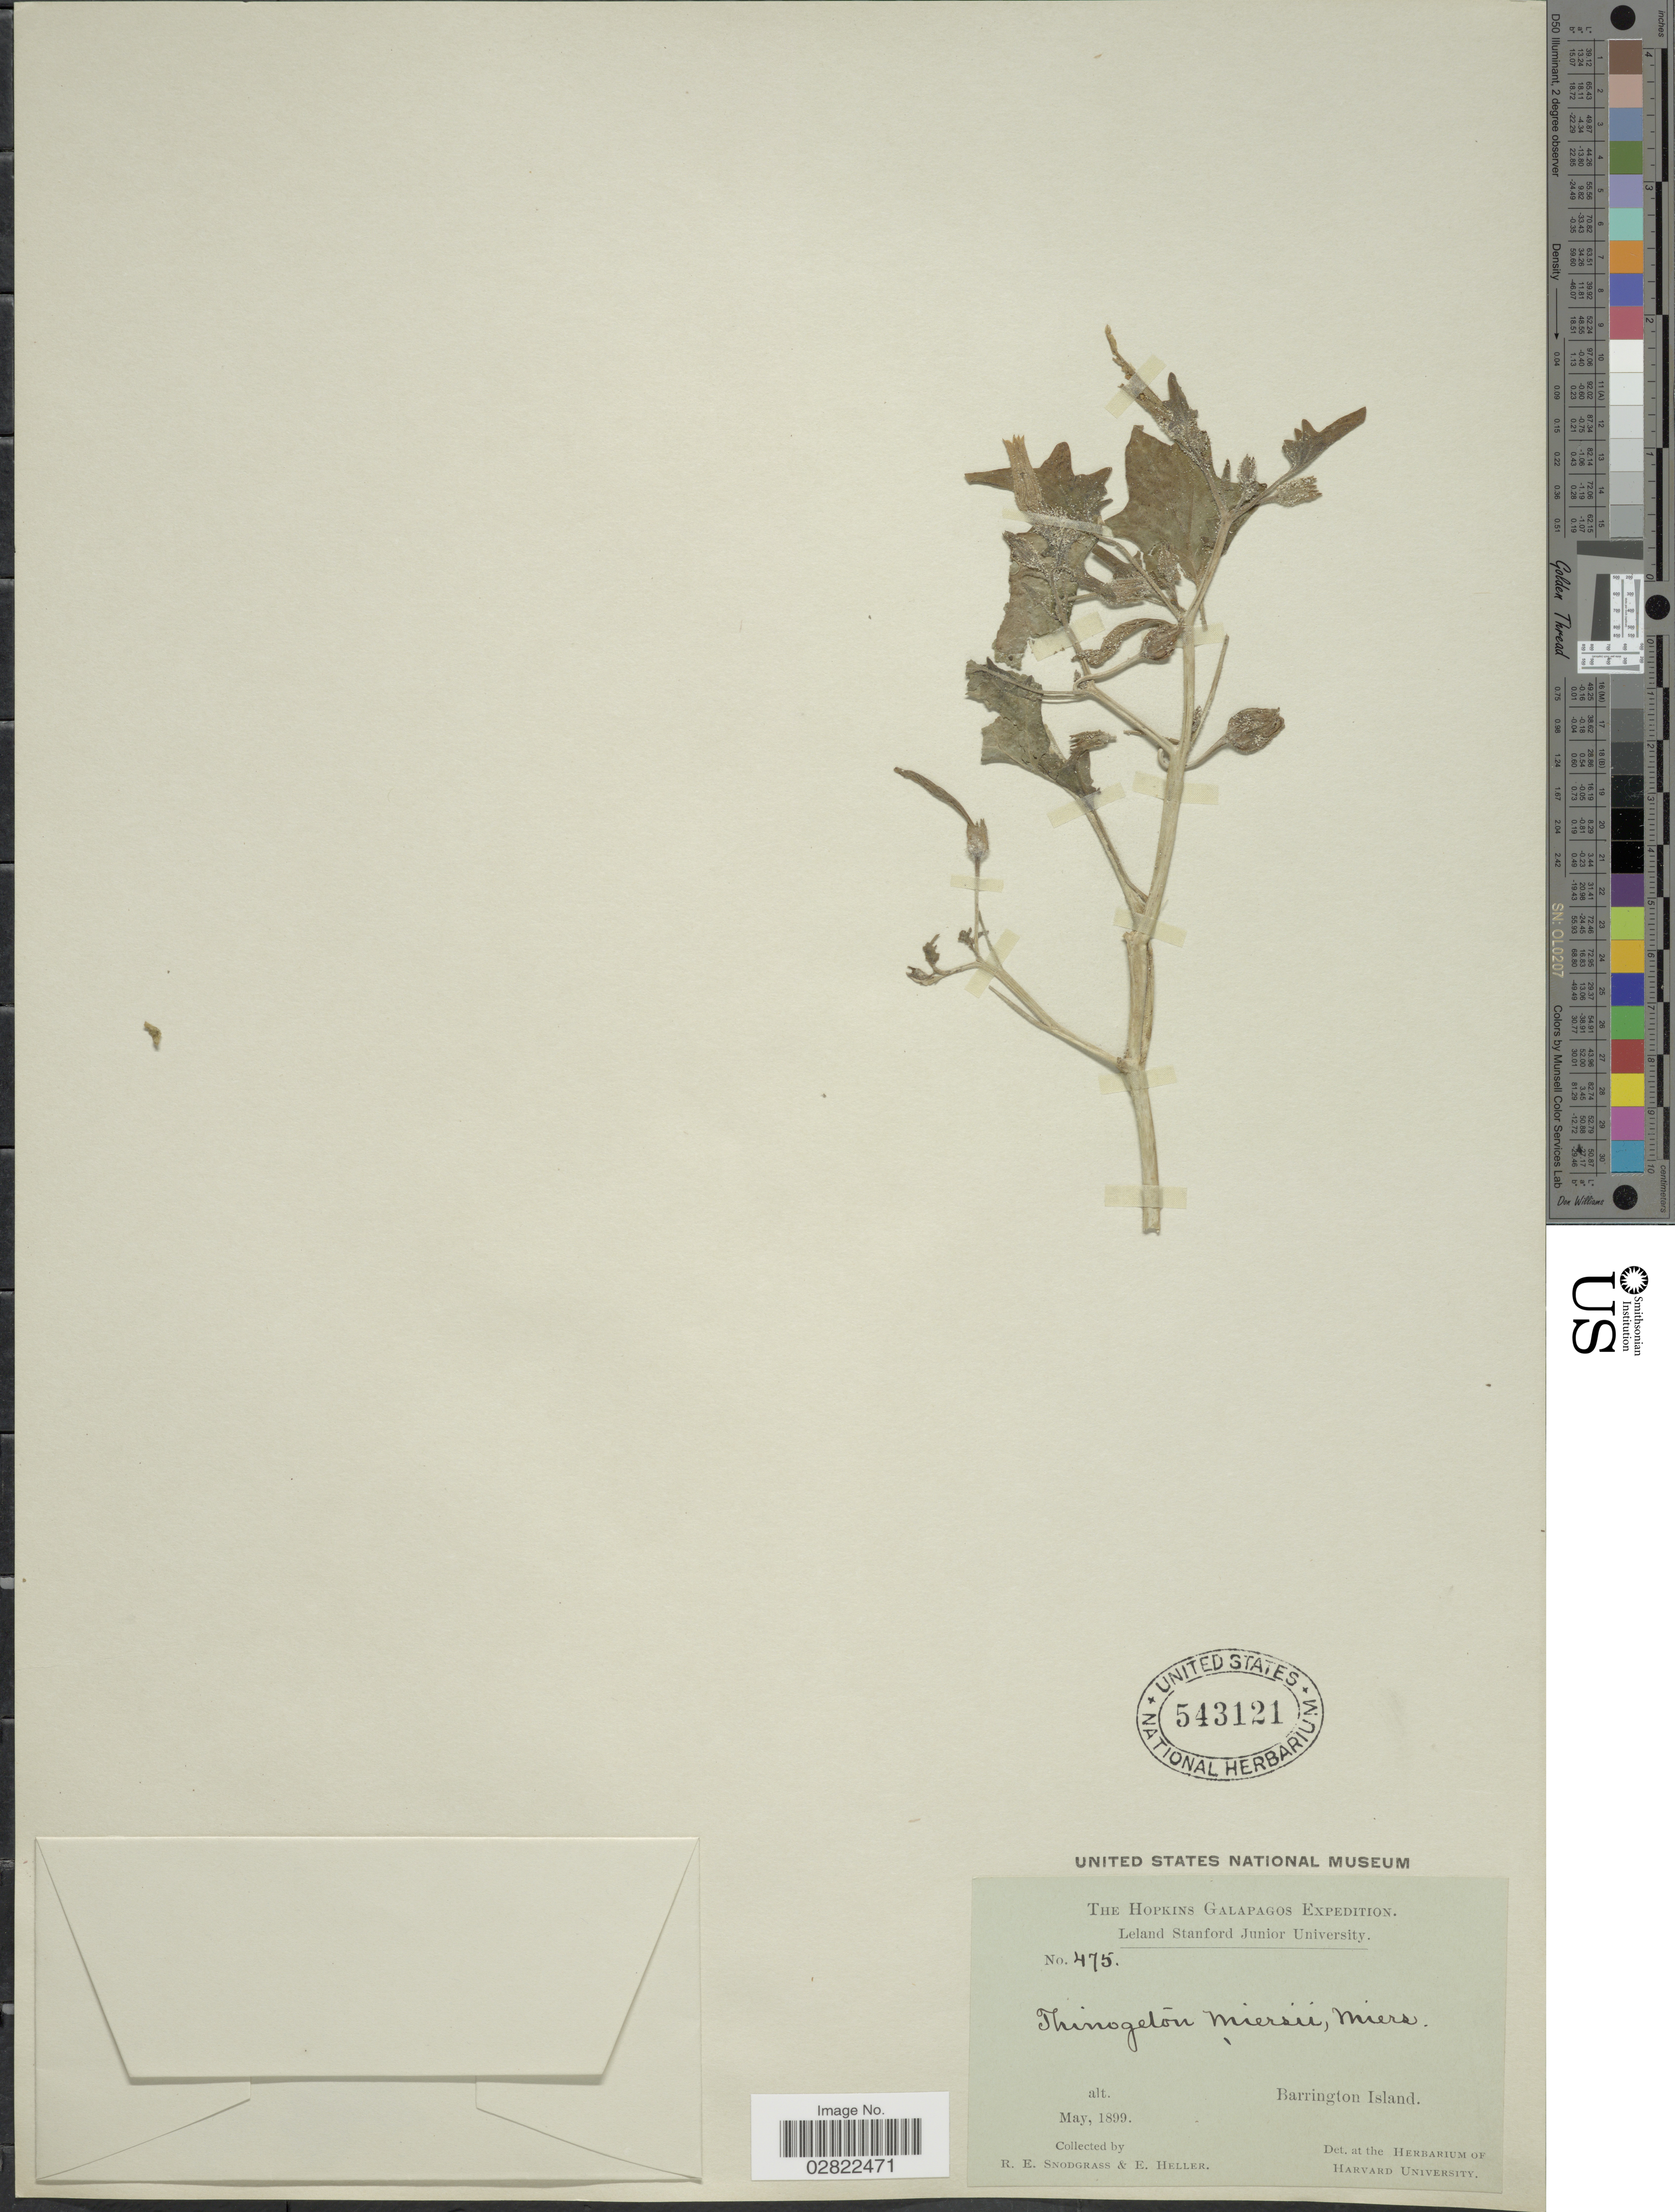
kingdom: Plantae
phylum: Tracheophyta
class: Magnoliopsida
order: Solanales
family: Solanaceae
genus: Exodeconus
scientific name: Exodeconus miersii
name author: (Hook. f.) D'Arcy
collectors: R. E. Snodgrass & E. Heller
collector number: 475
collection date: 1899-05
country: Ecuador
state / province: Colón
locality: Galapagos, Barrington Island.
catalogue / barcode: US 543121